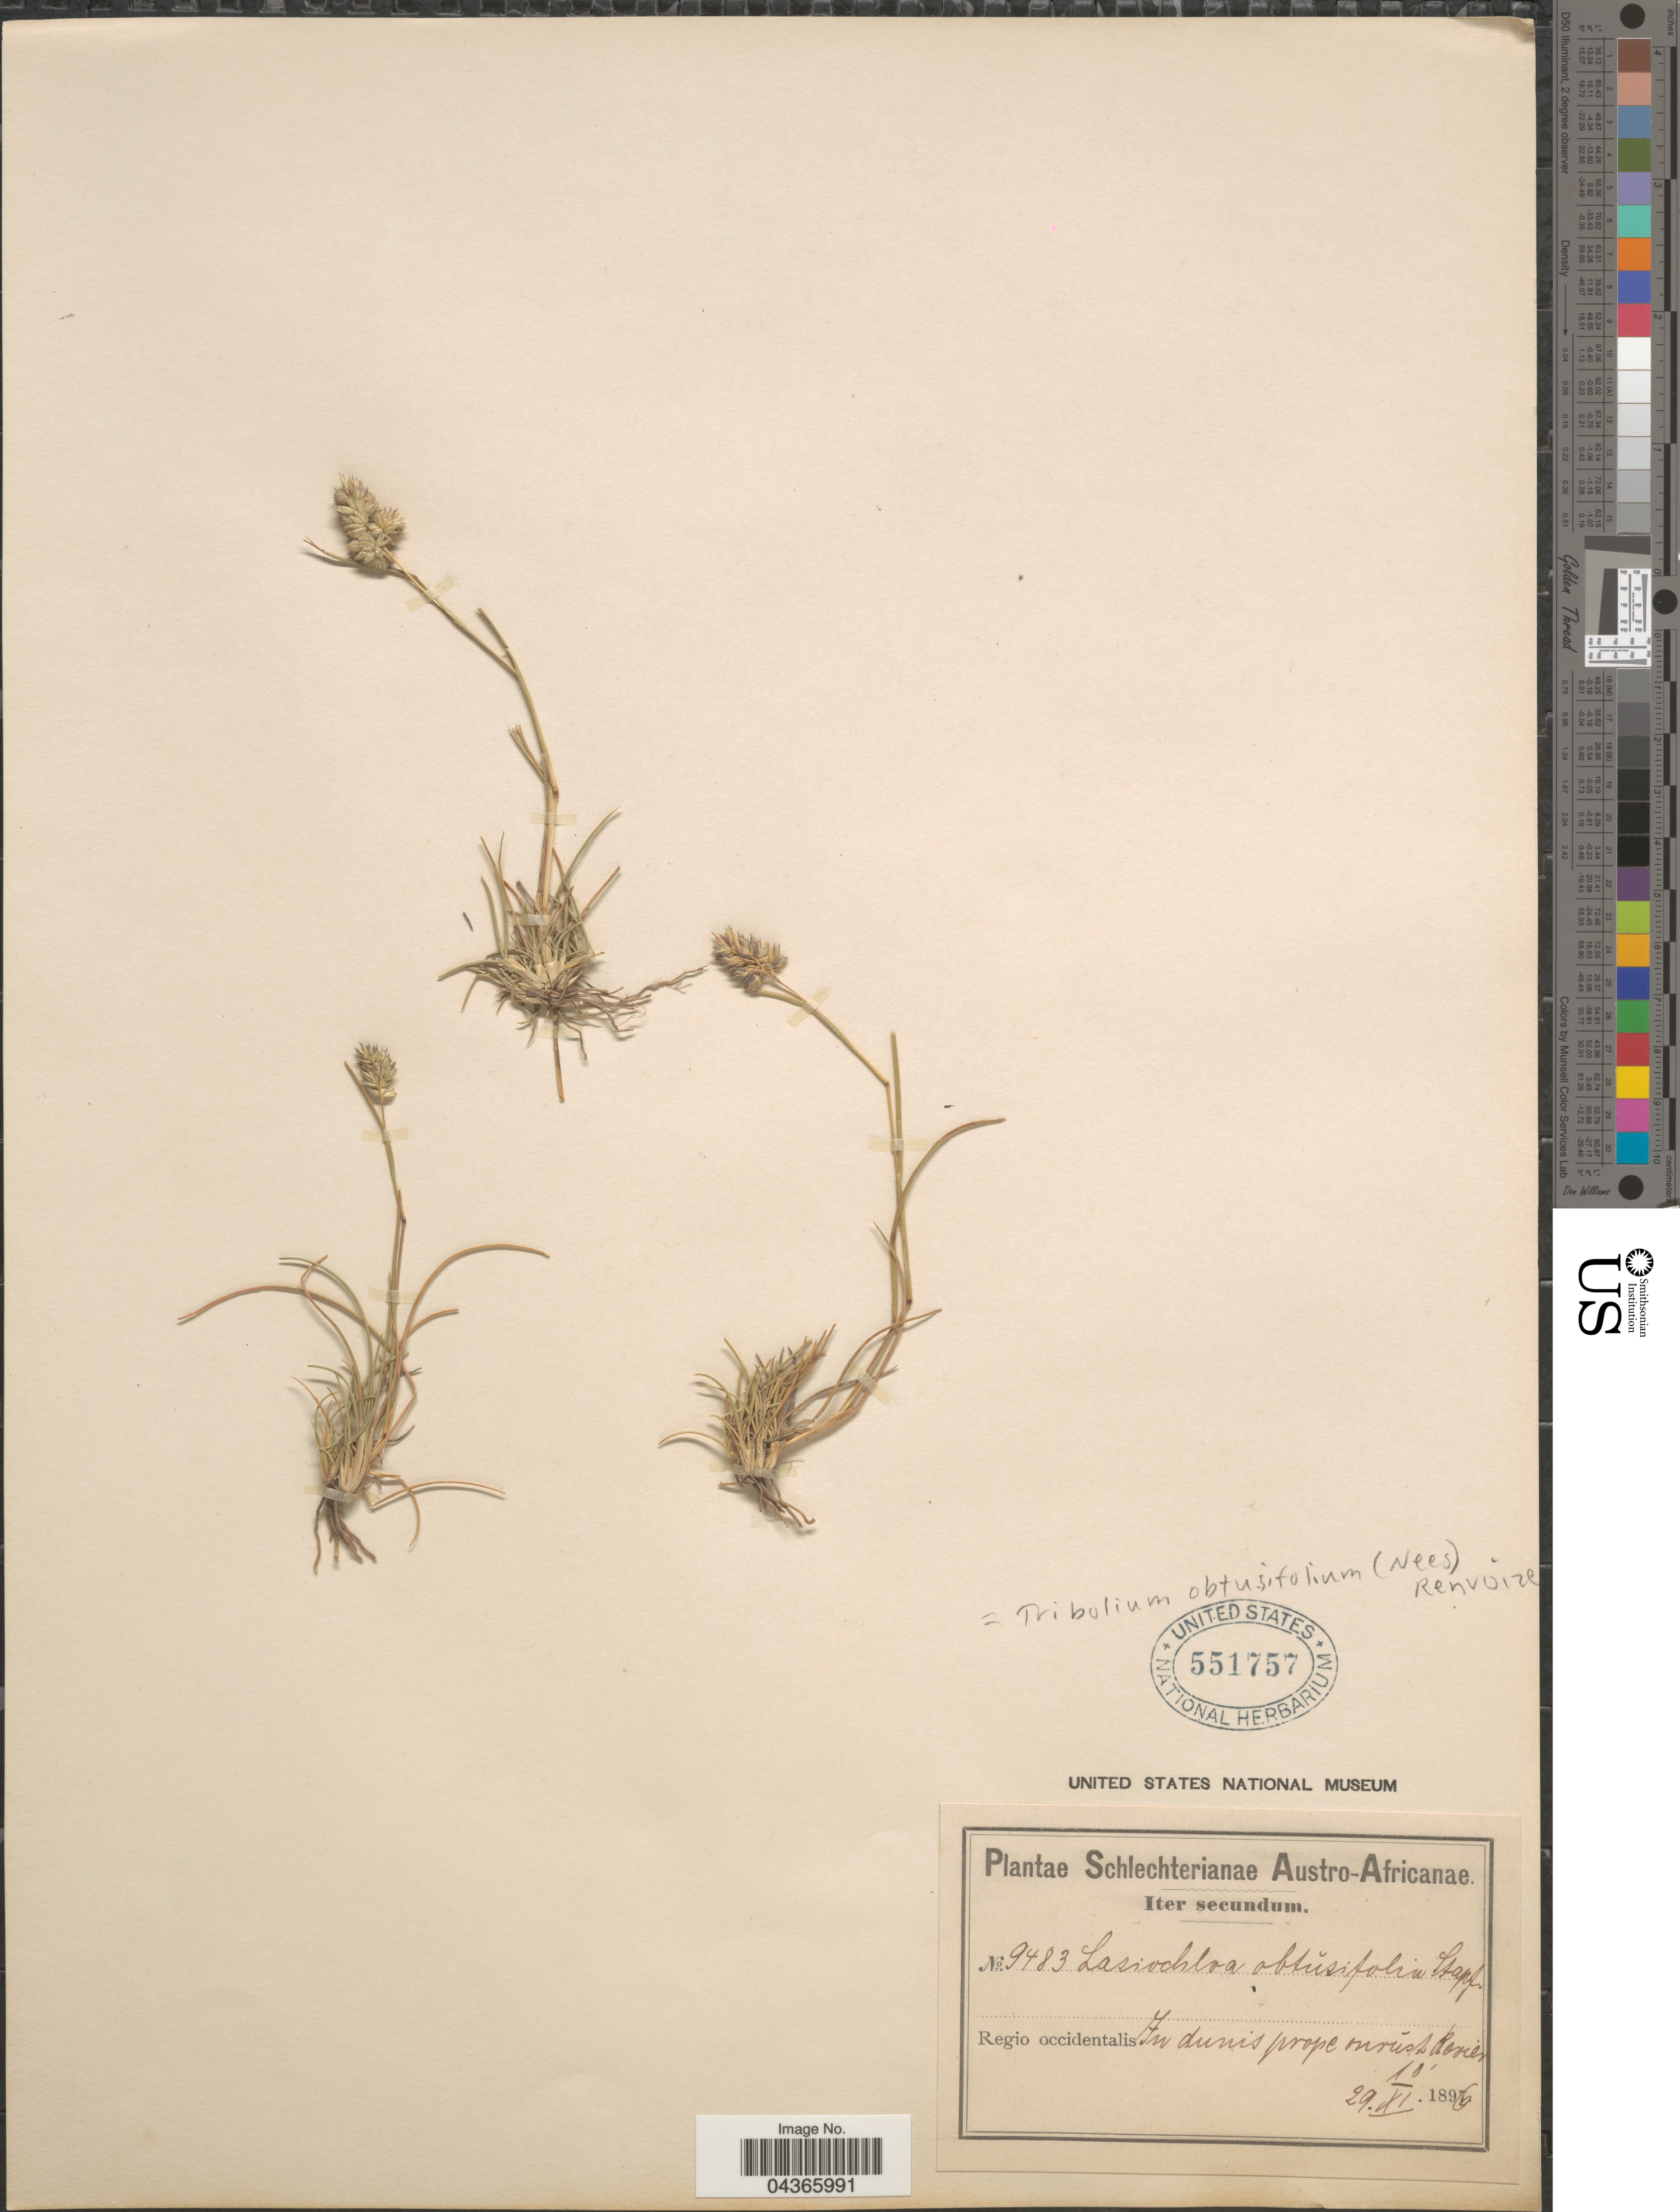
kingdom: Plantae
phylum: Tracheophyta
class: Liliopsida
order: Poales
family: Poaceae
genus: Tribolium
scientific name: Tribolium obtusifolium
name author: (Nees) Renvoize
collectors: Schlechter, --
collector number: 9483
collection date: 1896-11-29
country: South Africa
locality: Austro-Africanae. Regio occidentalis. In dunis prope onrúst Revier [interpreted].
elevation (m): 3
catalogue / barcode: US 551757